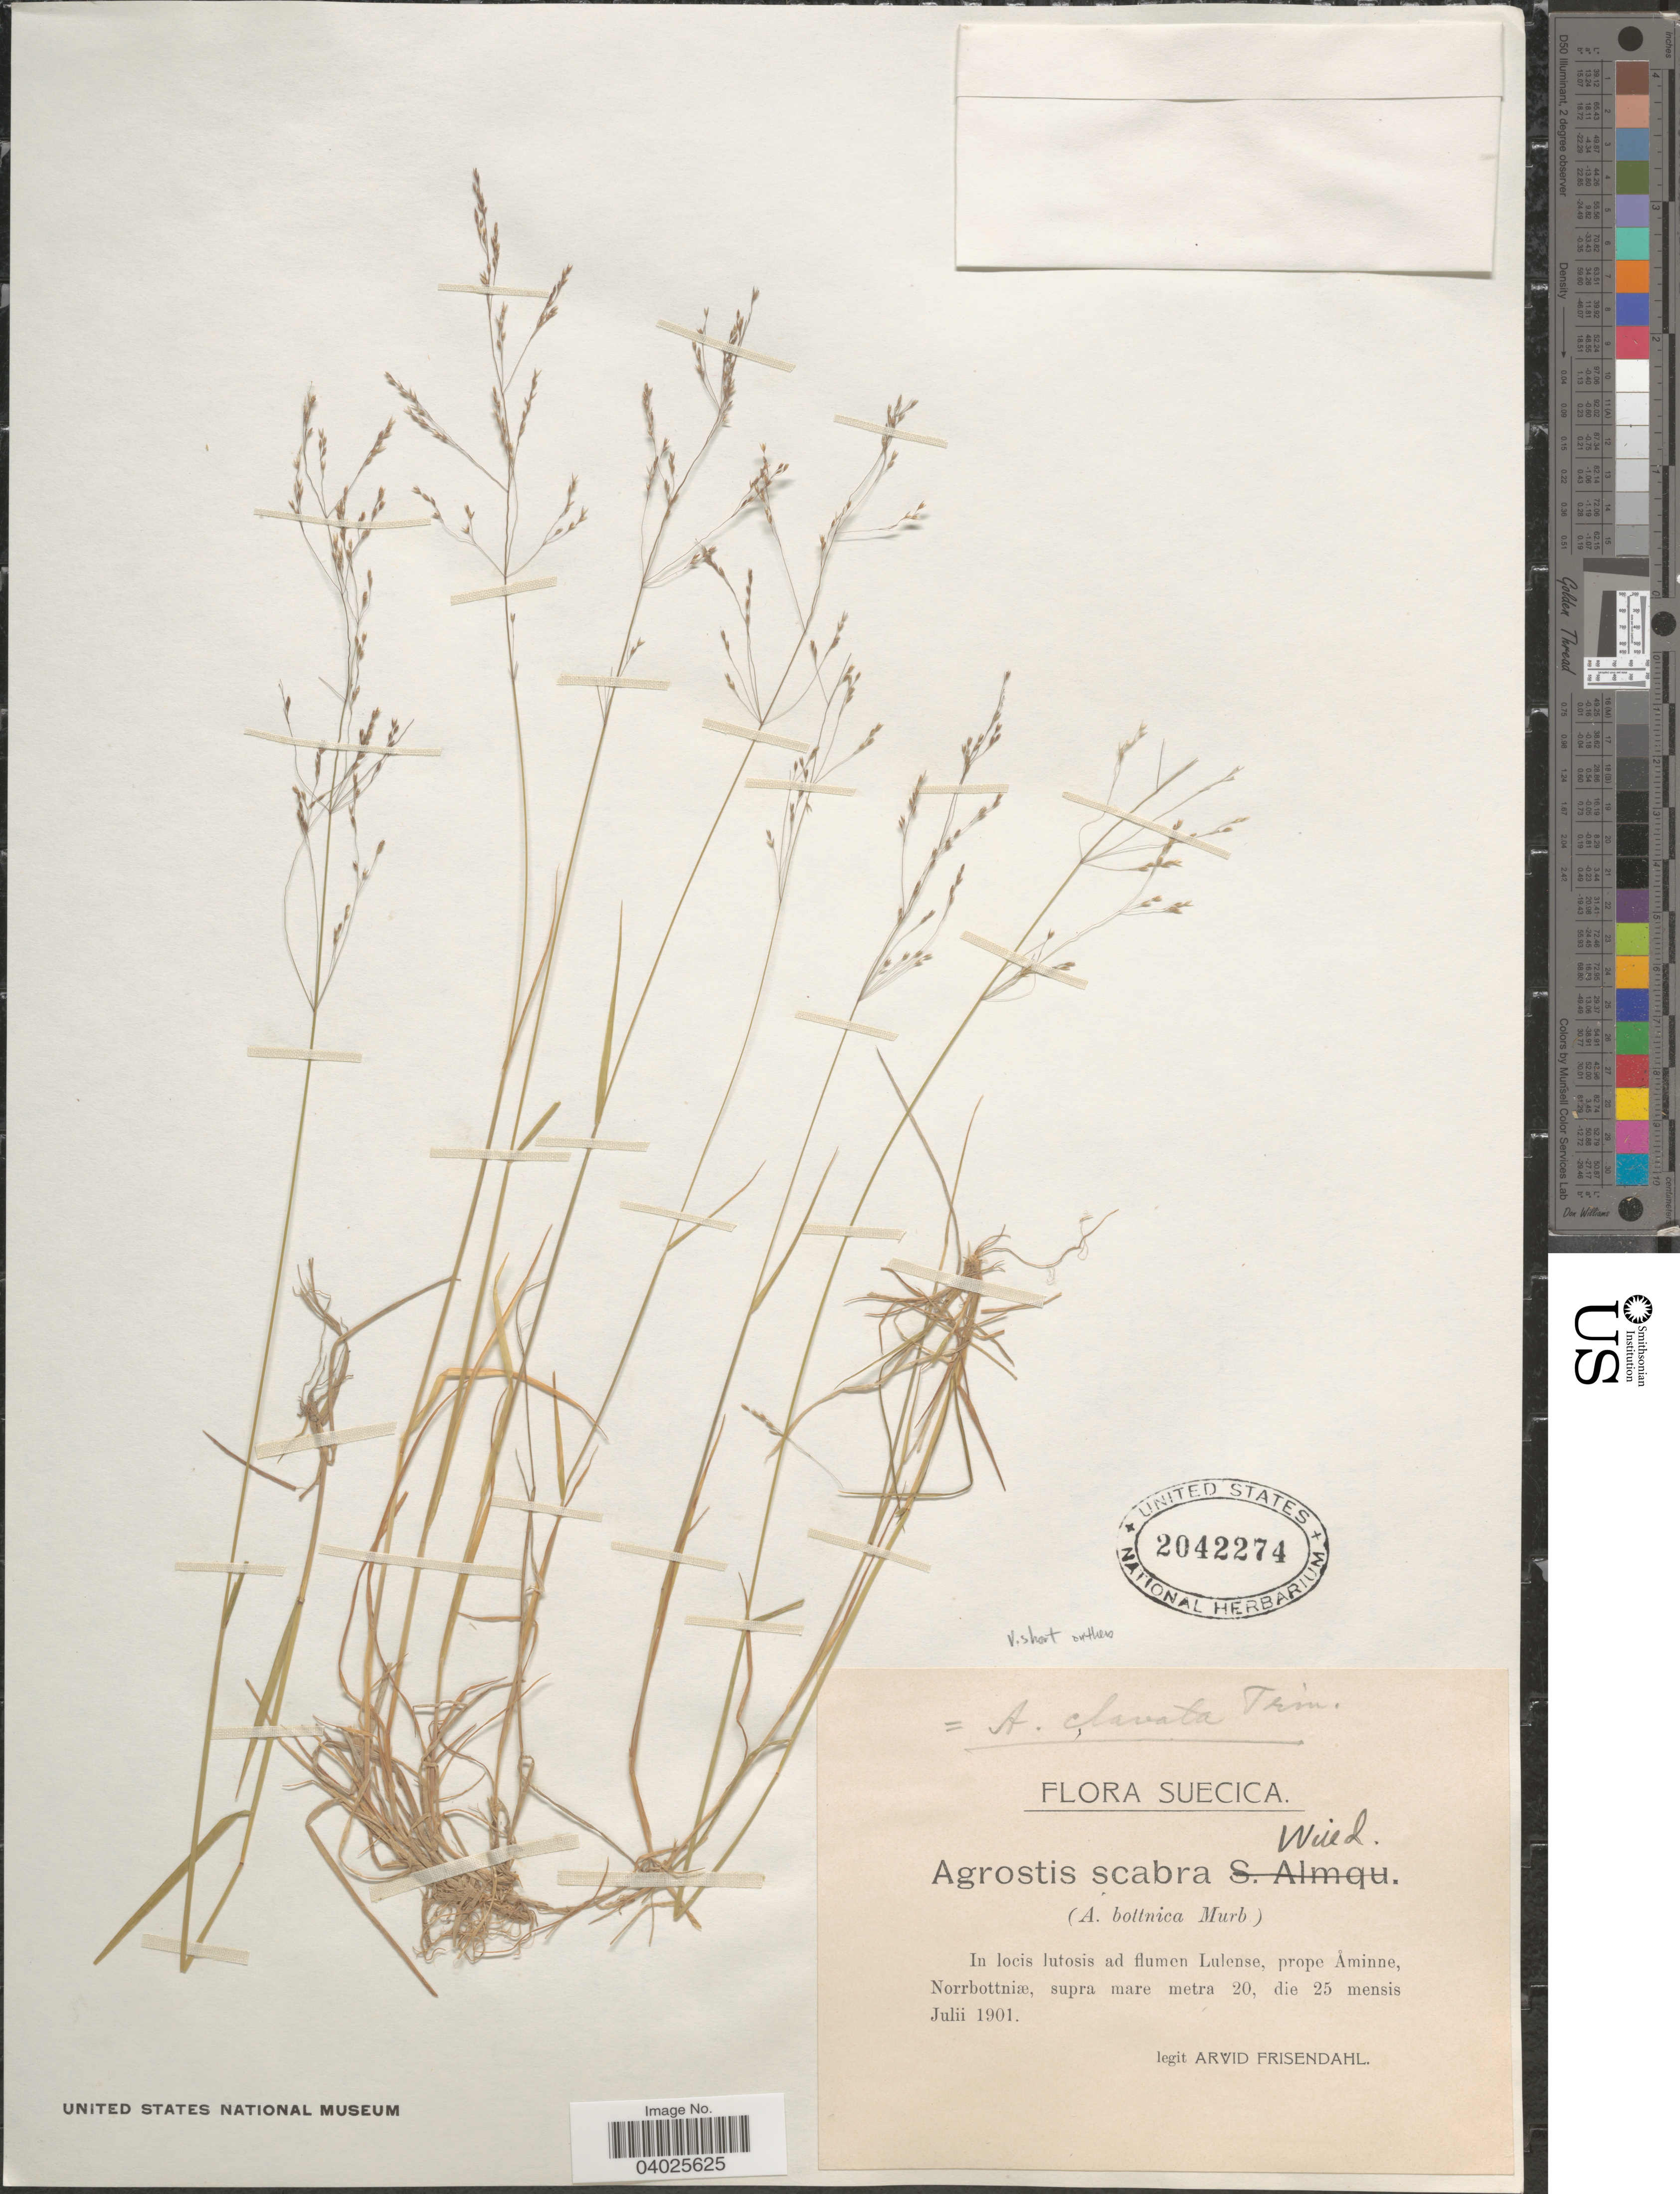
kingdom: Plantae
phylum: Tracheophyta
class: Liliopsida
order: Poales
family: Poaceae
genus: Agrostis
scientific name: Agrostis clavata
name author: Trin.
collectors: A. Frisendahl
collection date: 1901-07-25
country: Sweden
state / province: Norrbotten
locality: Suecica. In locis lutosis ad flumen Lulense, prope Aminne, Norrbottniæ, supra mare.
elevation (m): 20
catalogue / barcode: US 2042274